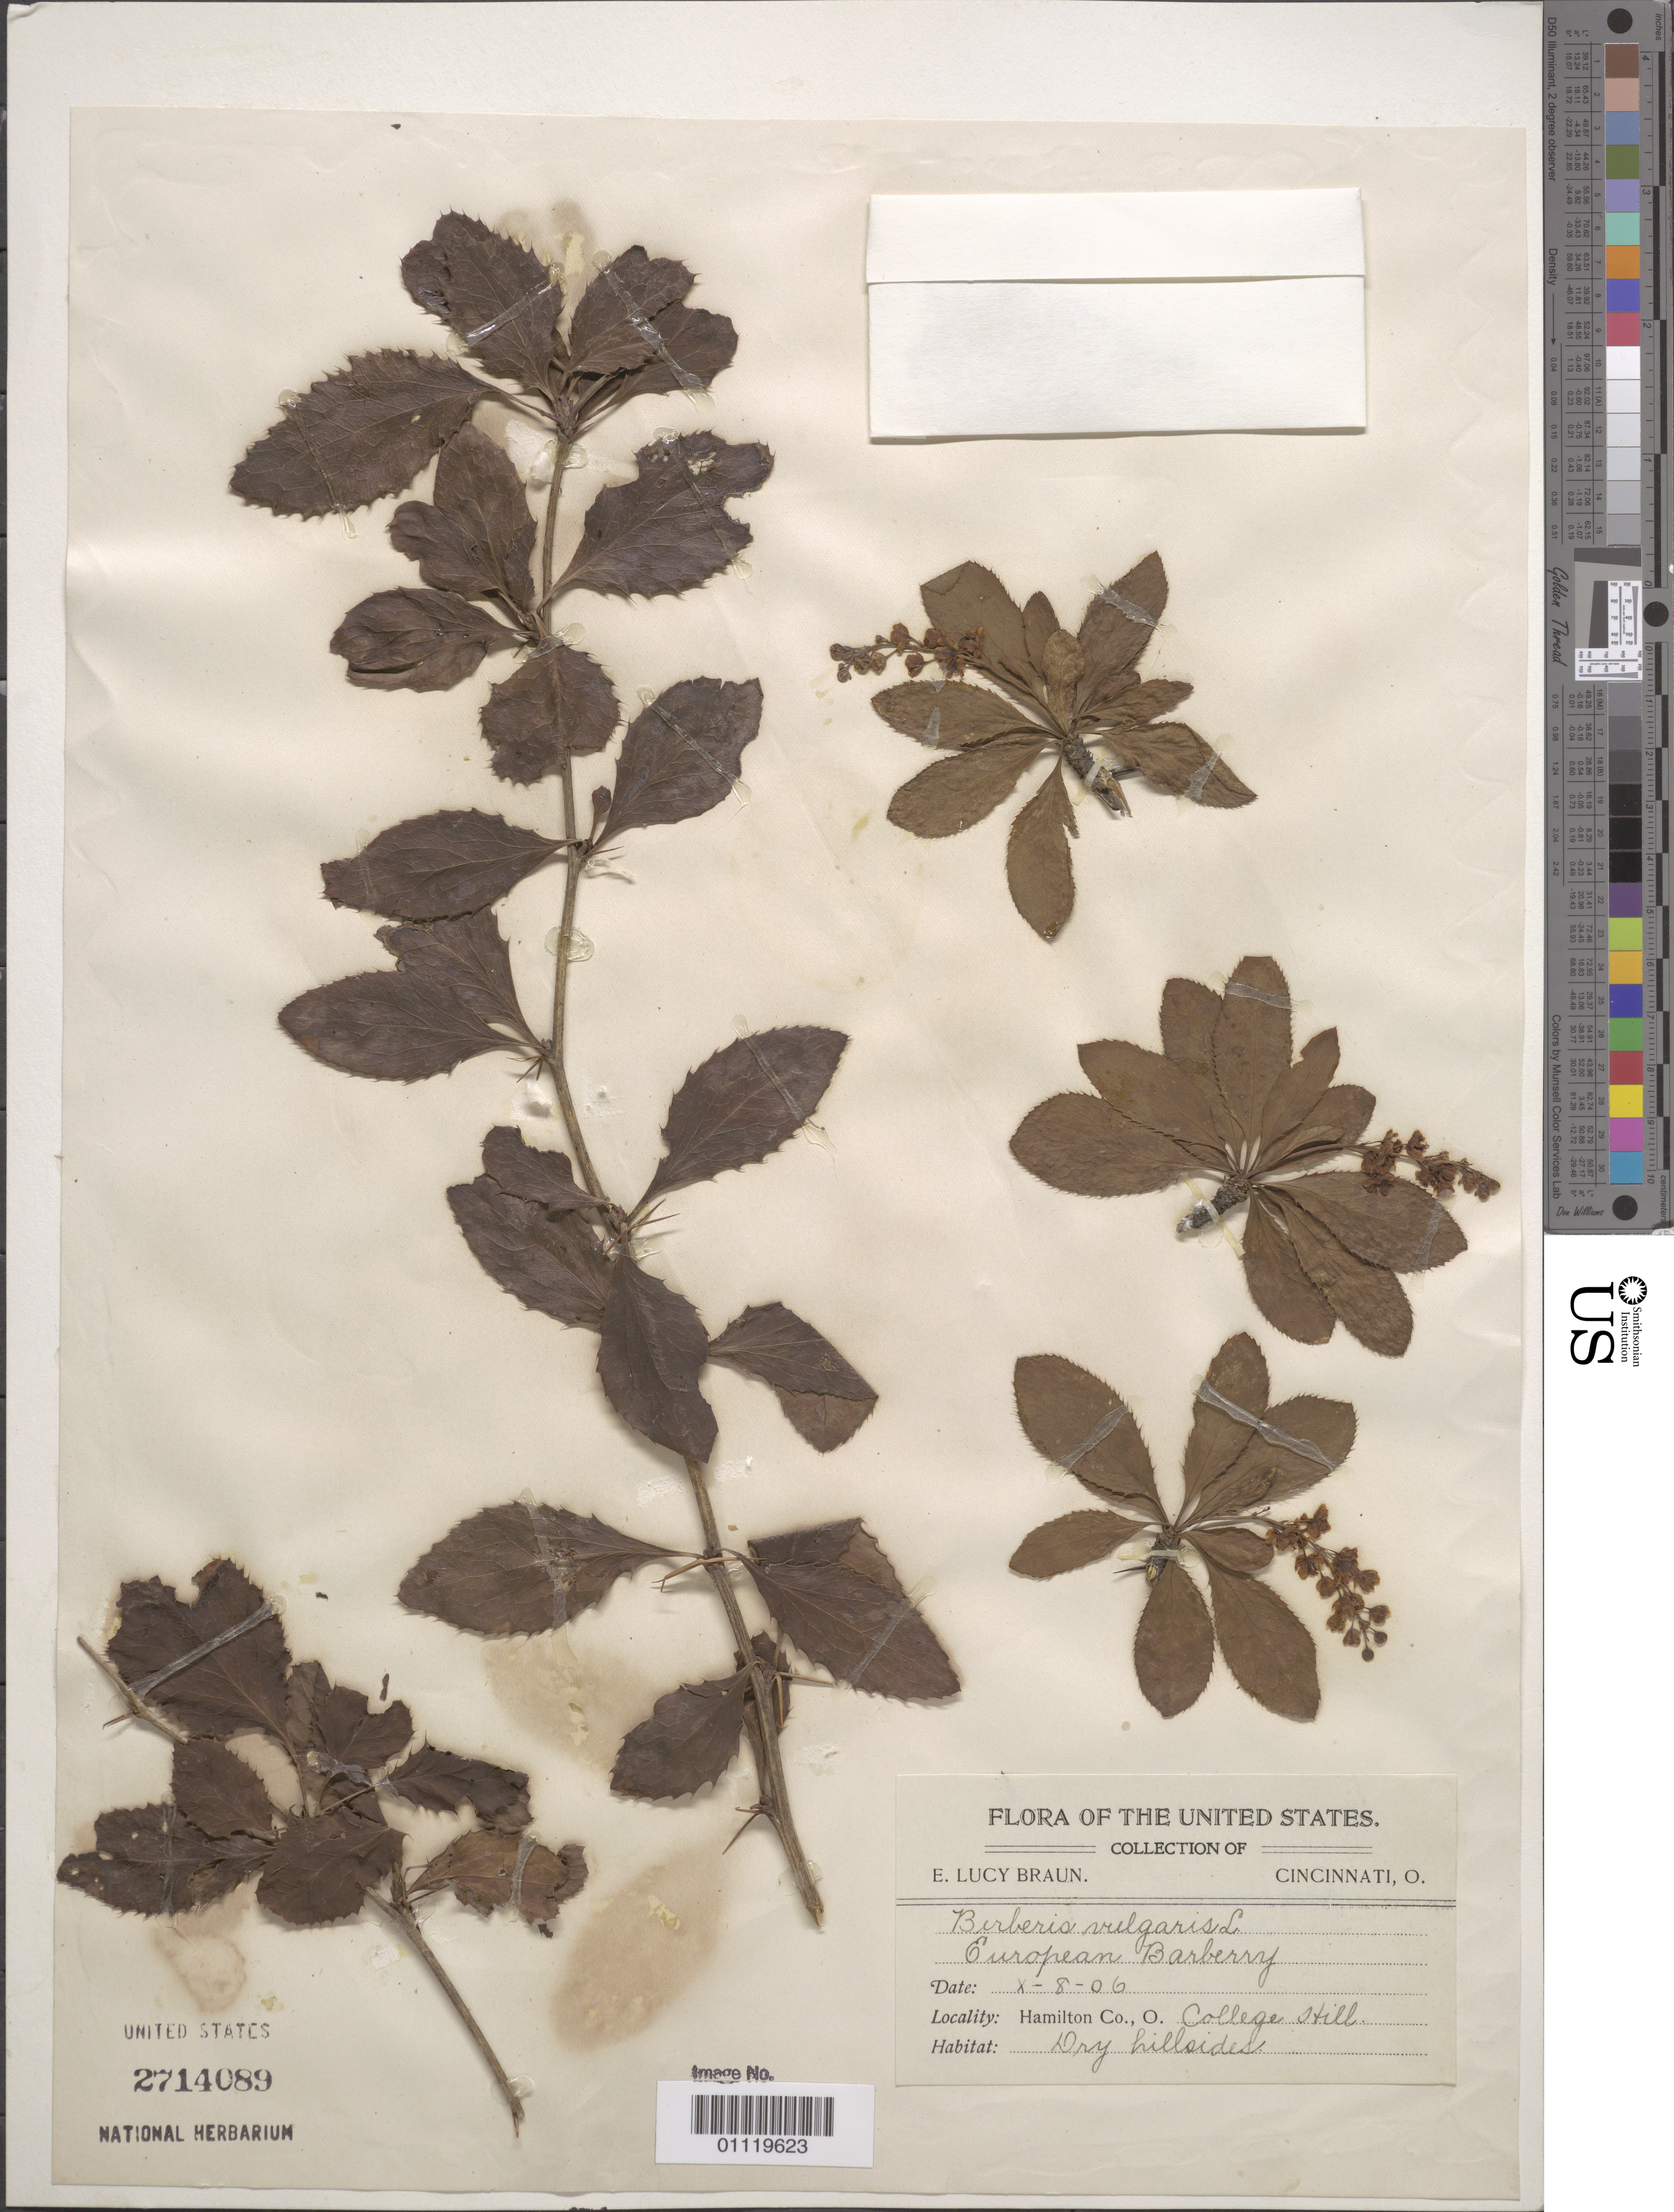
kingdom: Plantae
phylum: Tracheophyta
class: Magnoliopsida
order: Ranunculales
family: Berberidaceae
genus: Berberis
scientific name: Berberis vulgaris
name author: L.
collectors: E. L. Braun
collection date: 1906-10-08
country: United States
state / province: Ohio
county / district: Hamilton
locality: College Hill, on dry hillsides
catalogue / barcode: US 2714089